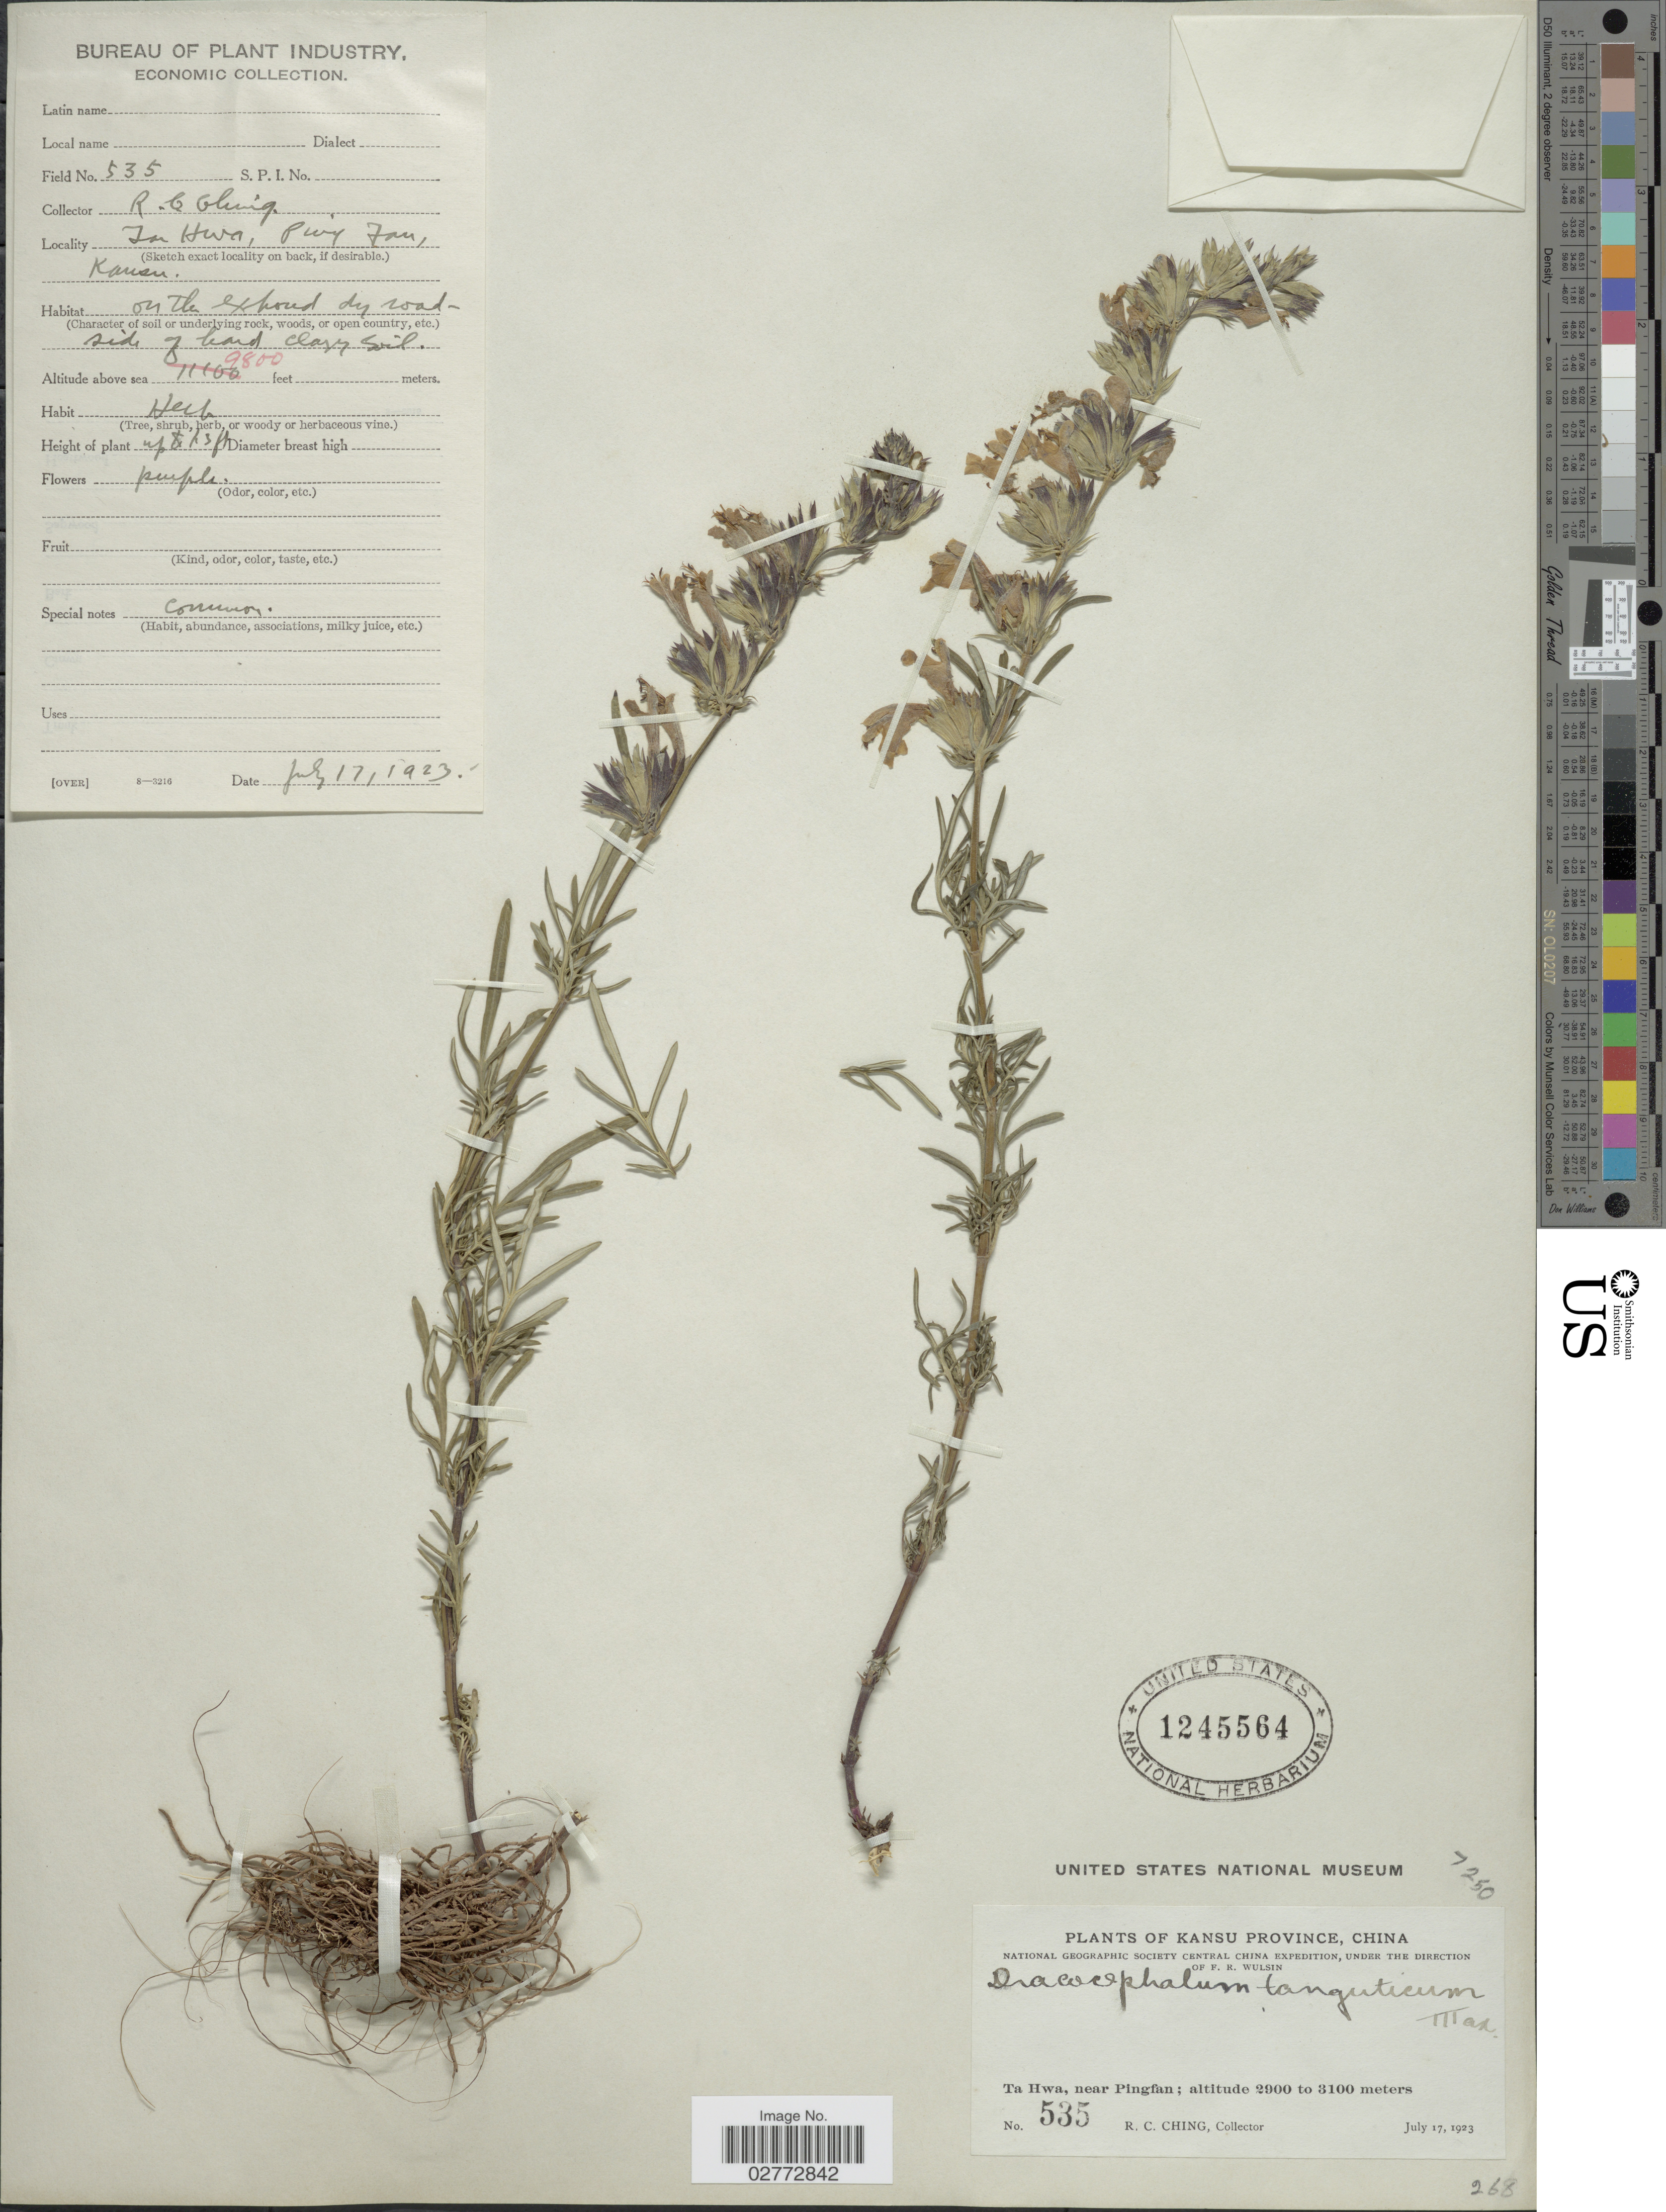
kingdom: Plantae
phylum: Tracheophyta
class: Magnoliopsida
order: Lamiales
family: Lamiaceae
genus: Dracocephalum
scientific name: Dracocephalum tanguticum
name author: Maxim.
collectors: R. C. Ching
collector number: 535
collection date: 1923-07-17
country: China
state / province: Gansu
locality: Kansu Province. Ta Hwa, near Pingfan.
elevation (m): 2987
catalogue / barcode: US 1245564